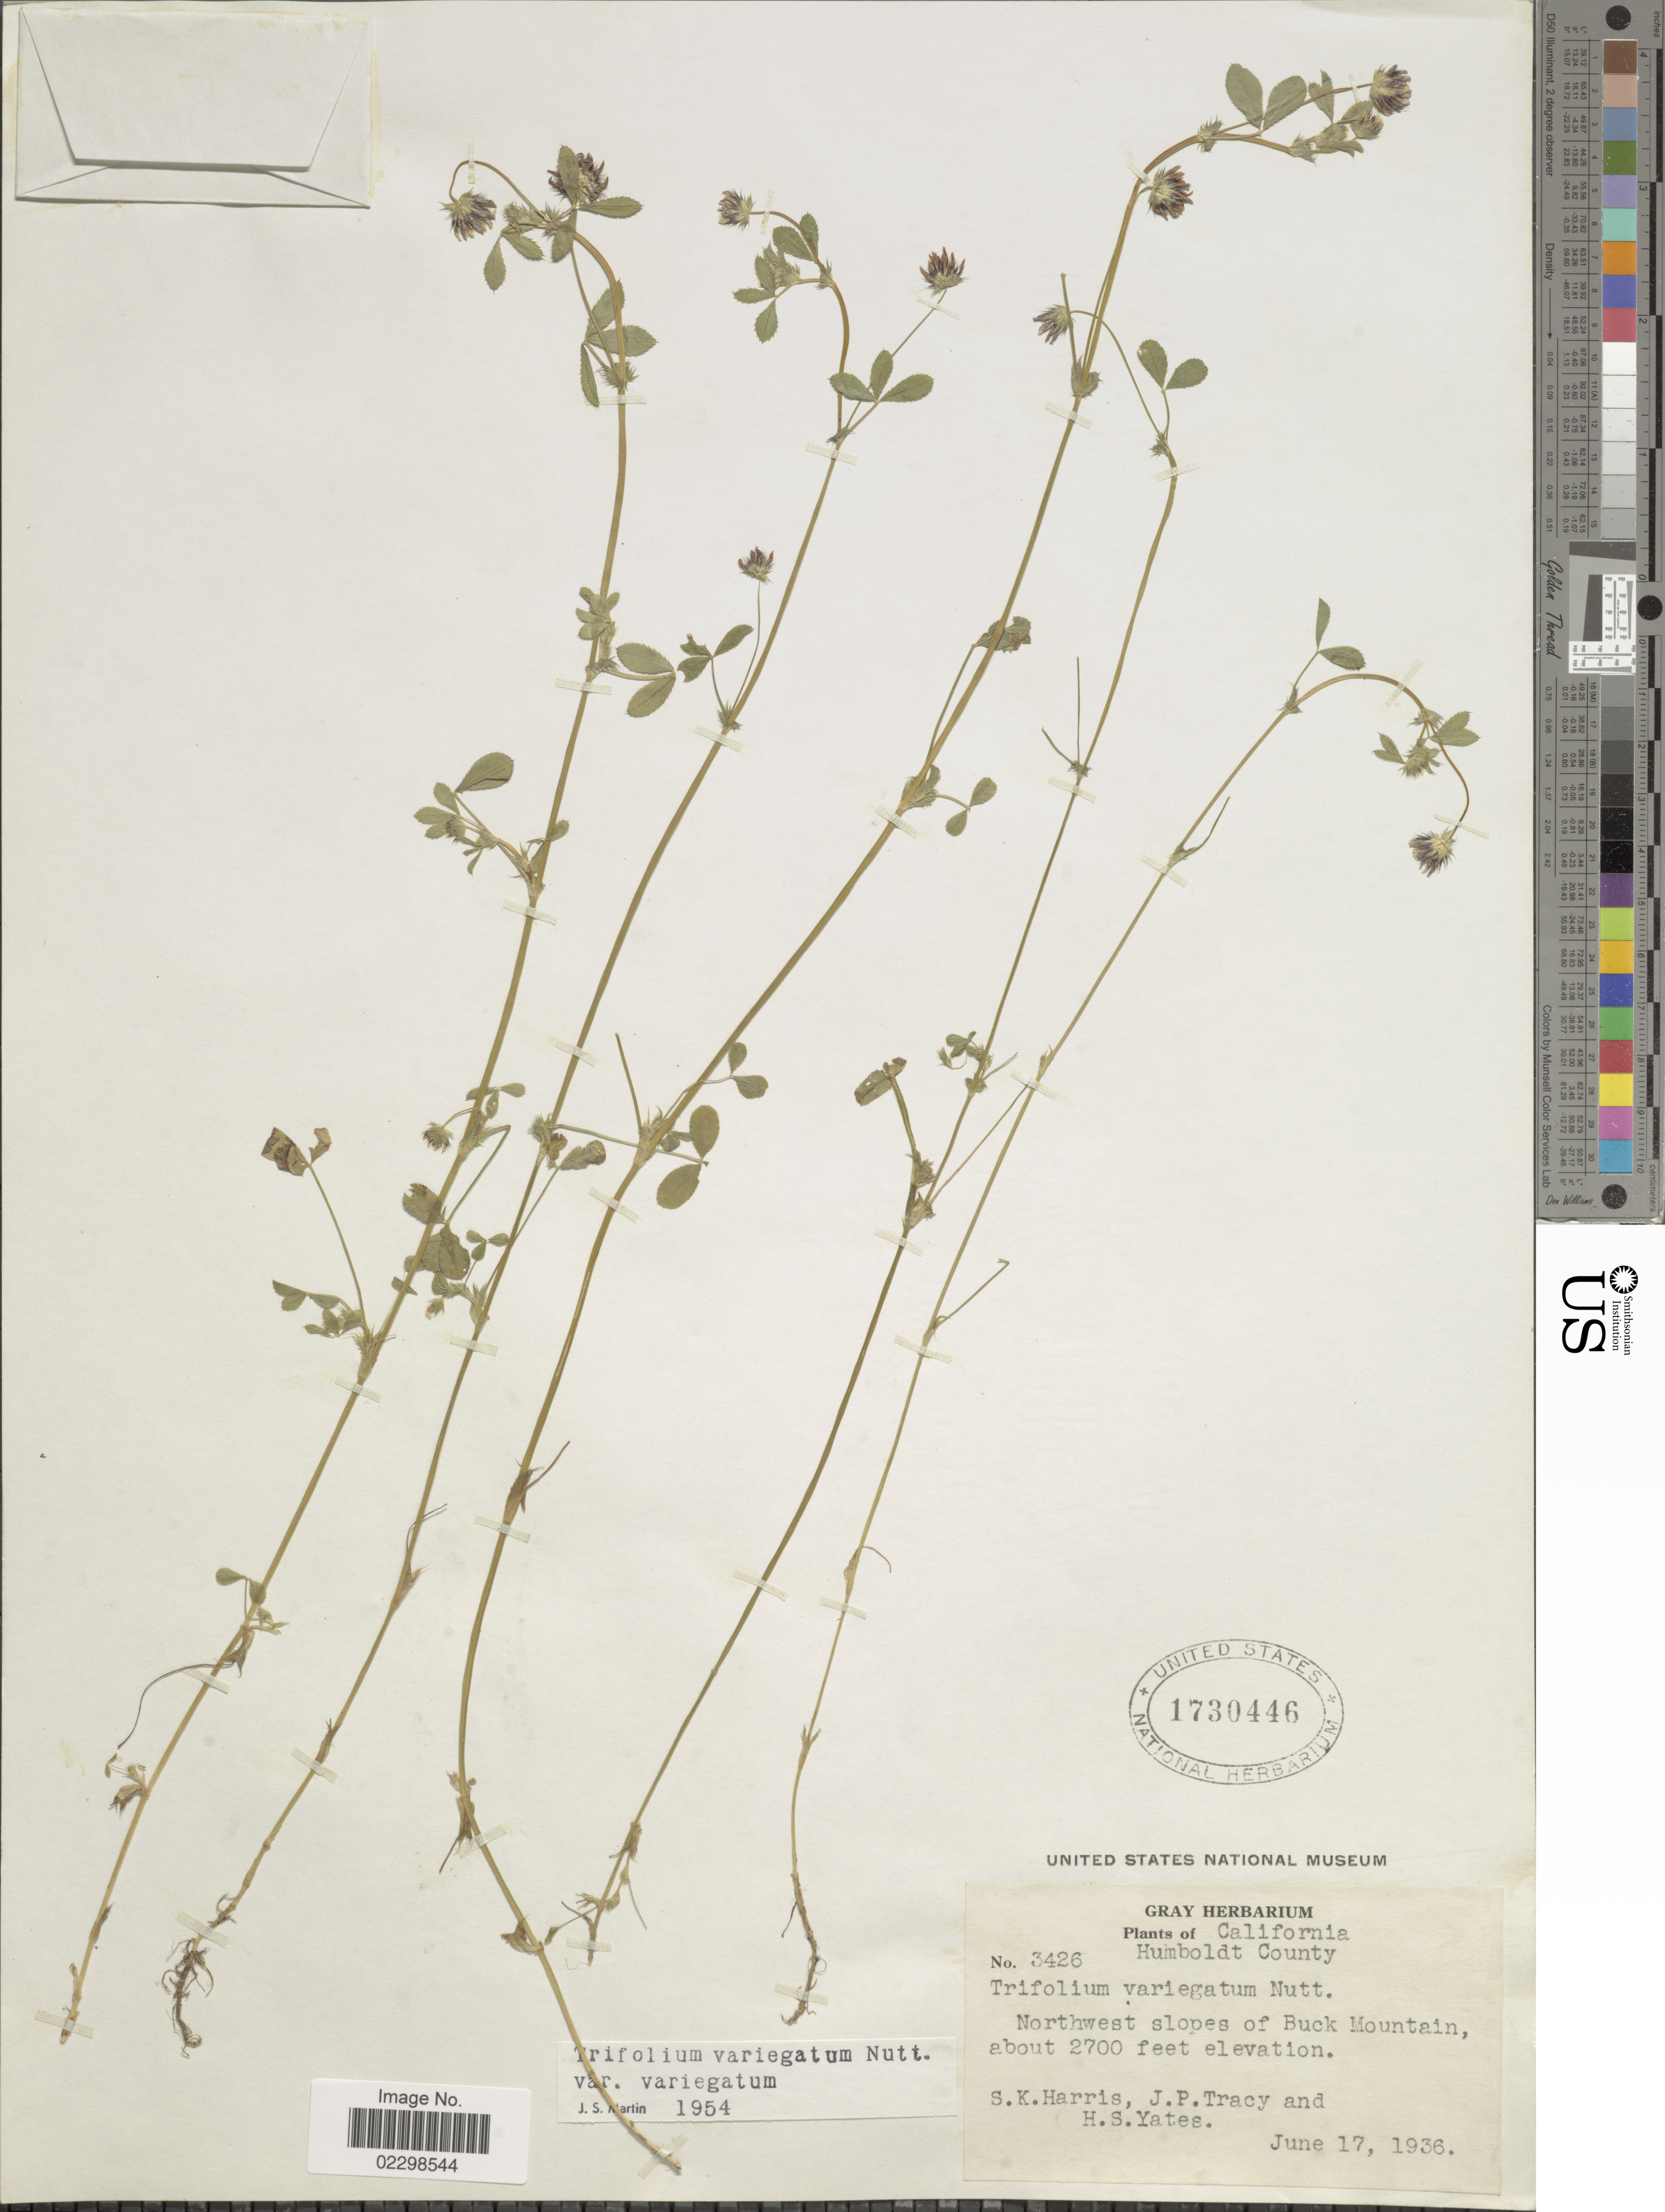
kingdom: Plantae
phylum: Tracheophyta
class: Magnoliopsida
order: Fabales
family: Fabaceae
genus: Trifolium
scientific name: Trifolium variegatum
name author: Nutt.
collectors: S. K. Harris, J. Tracy & H. S. Yates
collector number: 3426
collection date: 1936-06-17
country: United States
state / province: California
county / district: Humboldt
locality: Humboldt County, northwest slopes of Buck Mountain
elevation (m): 823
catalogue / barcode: US 1730446